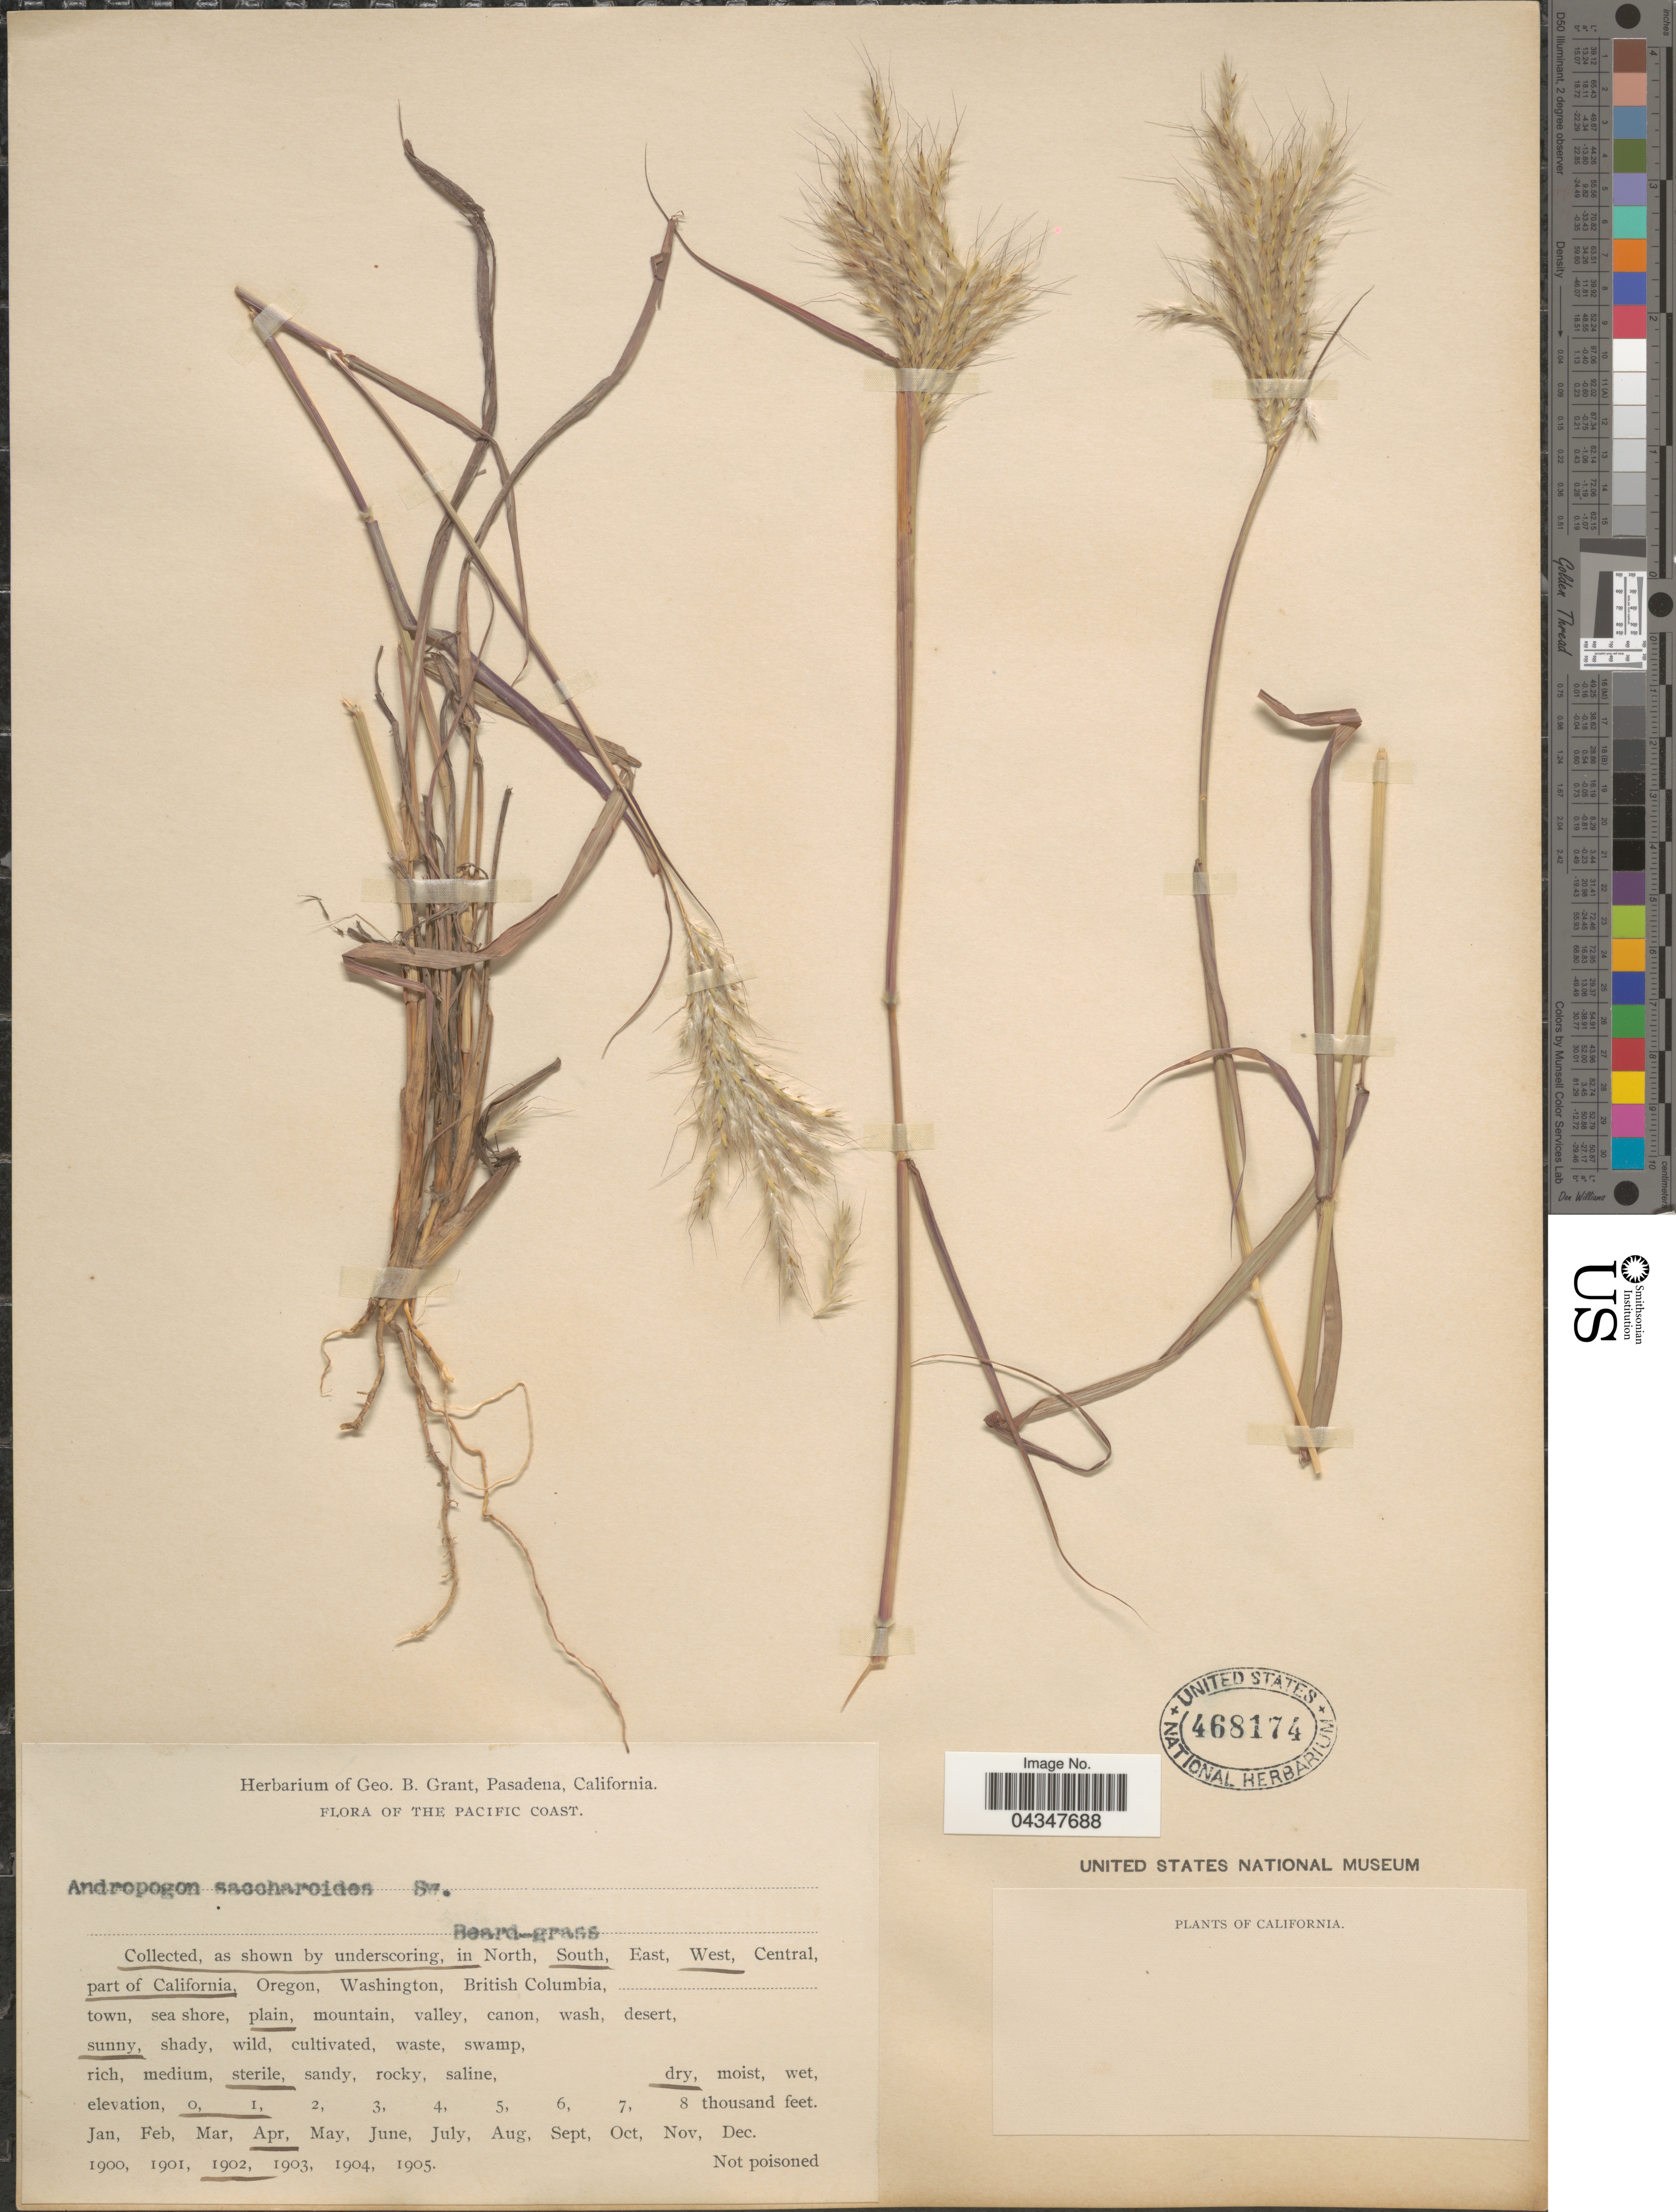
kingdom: Plantae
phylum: Tracheophyta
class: Liliopsida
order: Poales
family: Poaceae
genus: Bothriochloa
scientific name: Bothriochloa barbinodis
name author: (Lag.) Herter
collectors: ex herb. Geo. B. Grant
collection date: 1902-04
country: United States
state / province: California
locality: The Pacific Coast. South West part of California.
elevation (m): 0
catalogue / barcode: US 468174